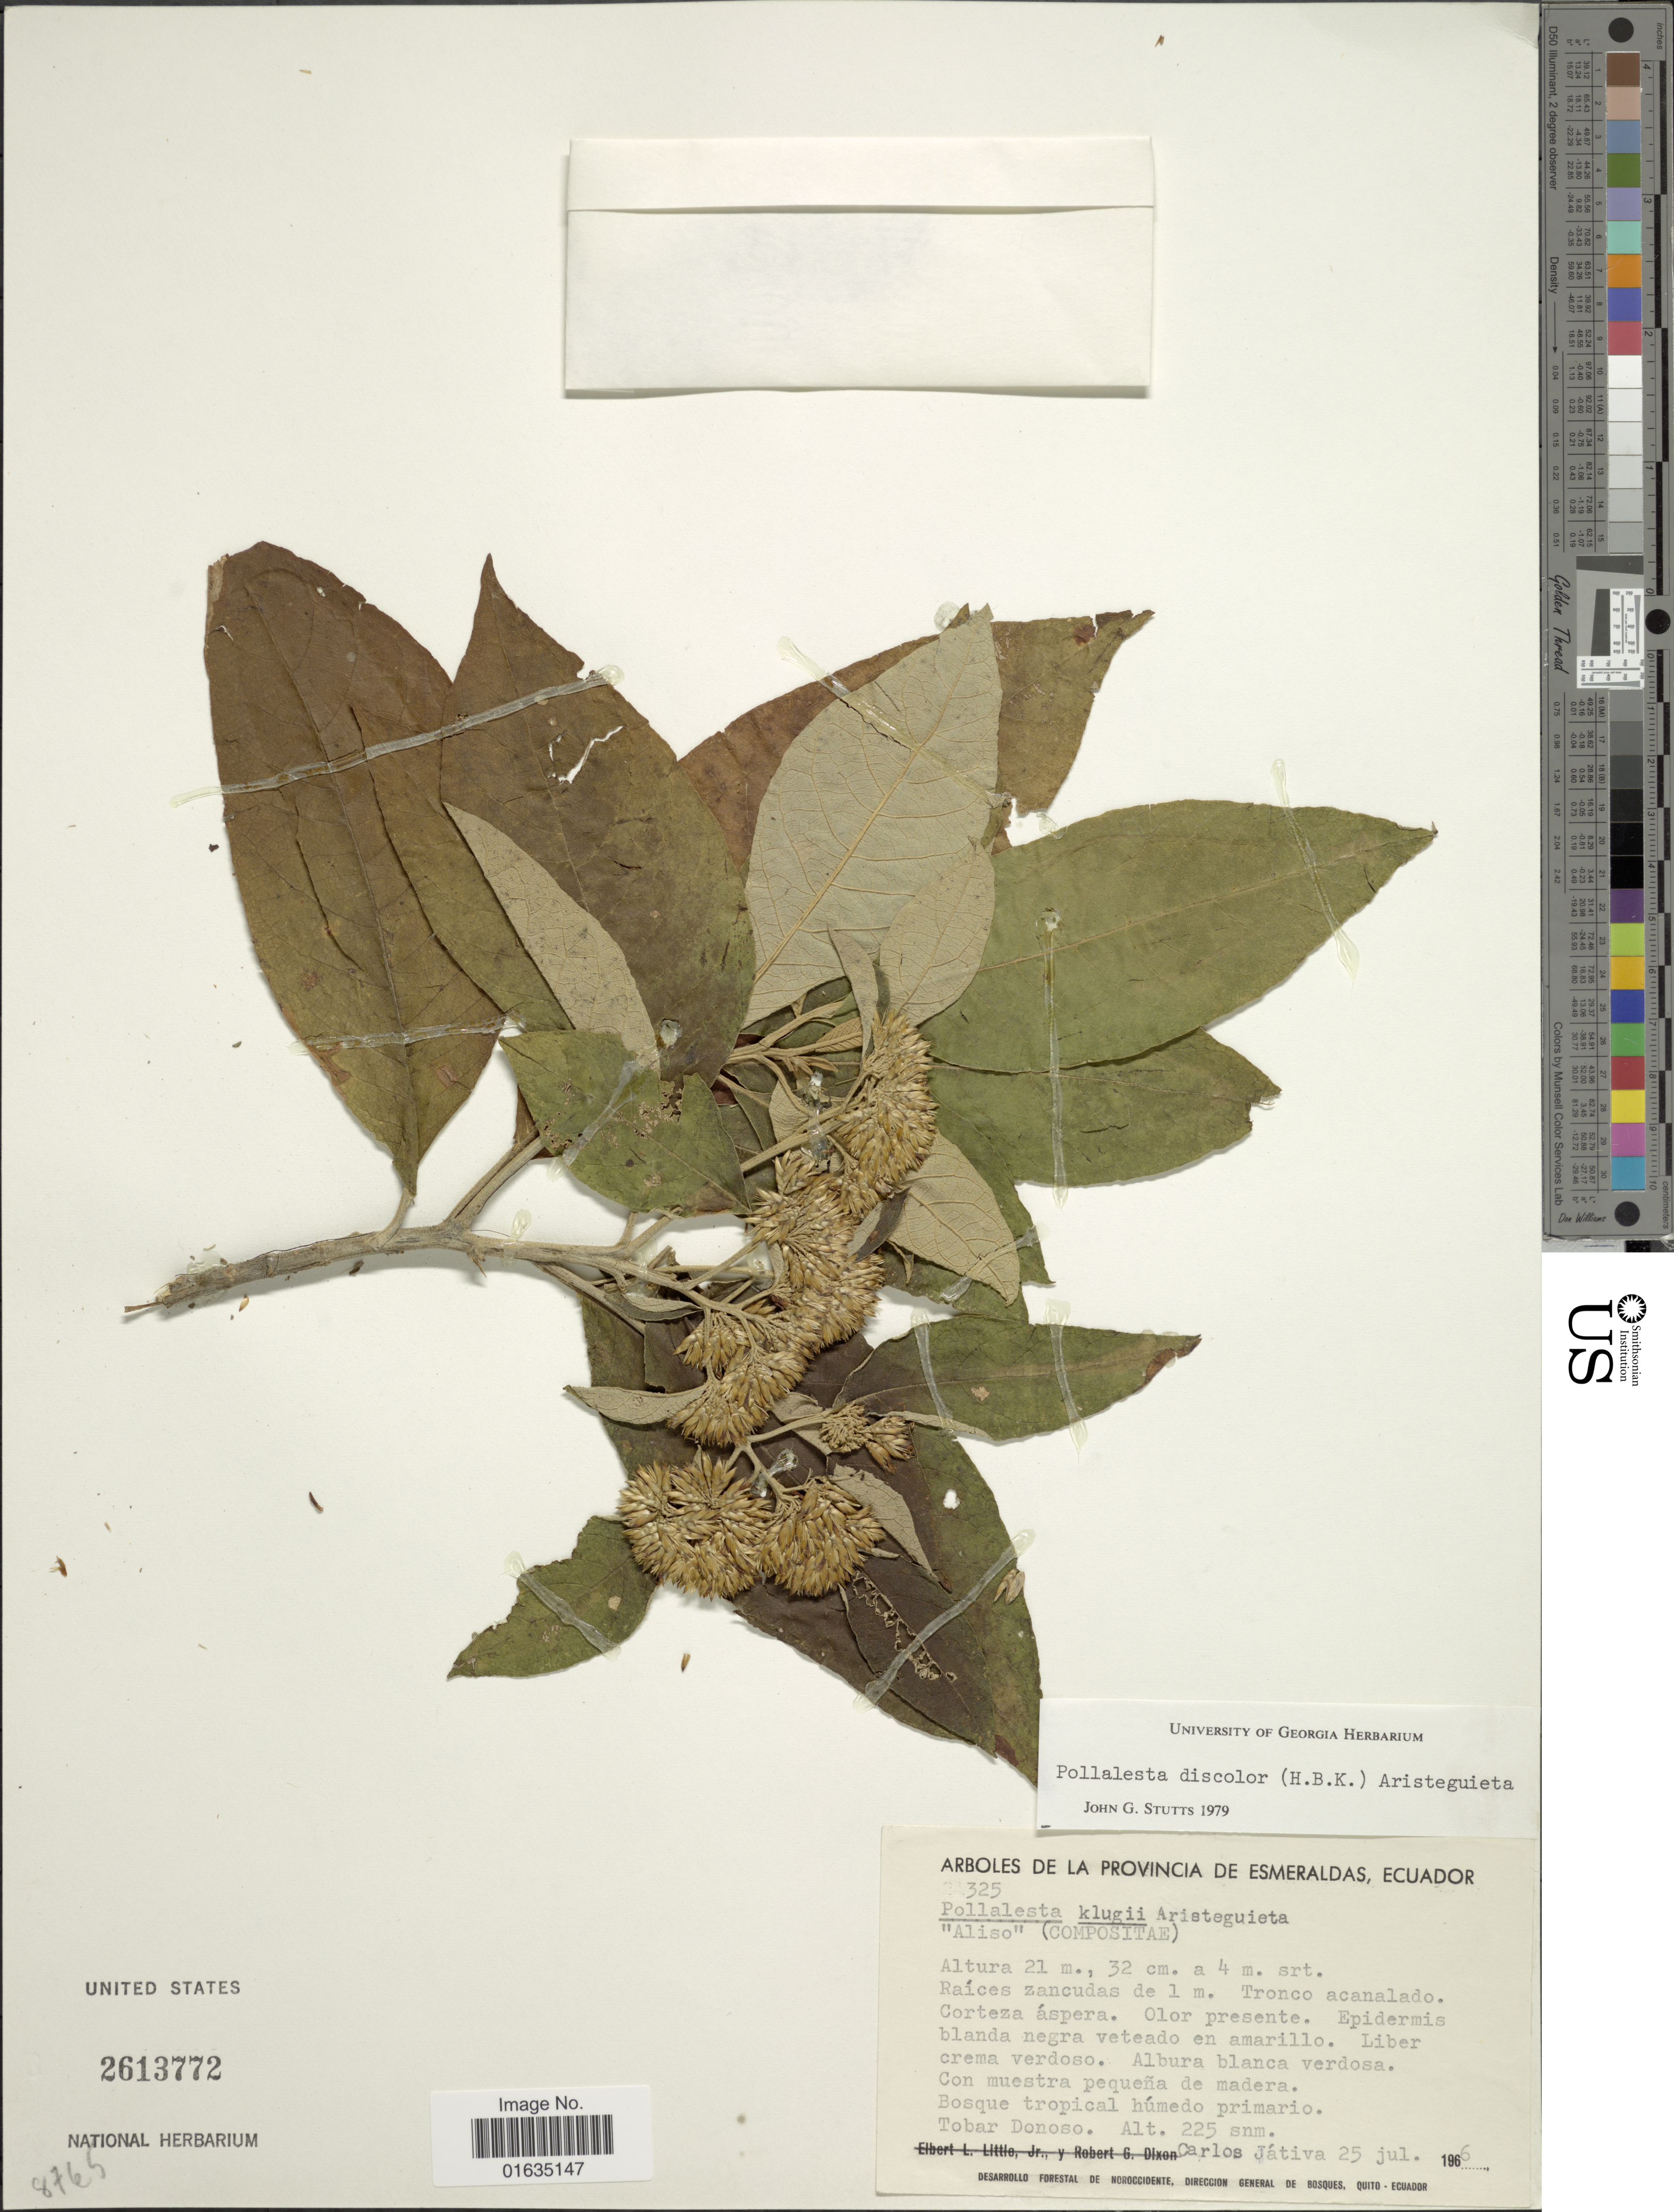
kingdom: Plantae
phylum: Tracheophyta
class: Magnoliopsida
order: Asterales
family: Asteraceae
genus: Pollalesta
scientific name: Pollalesta discolor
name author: (Kunth) Aristeg.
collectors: C. D. Játiva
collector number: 325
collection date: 1966-07-25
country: Ecuador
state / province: Esmeraldas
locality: Provincia de Esmeraldas, Tobar Donoso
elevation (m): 225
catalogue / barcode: US 2613772